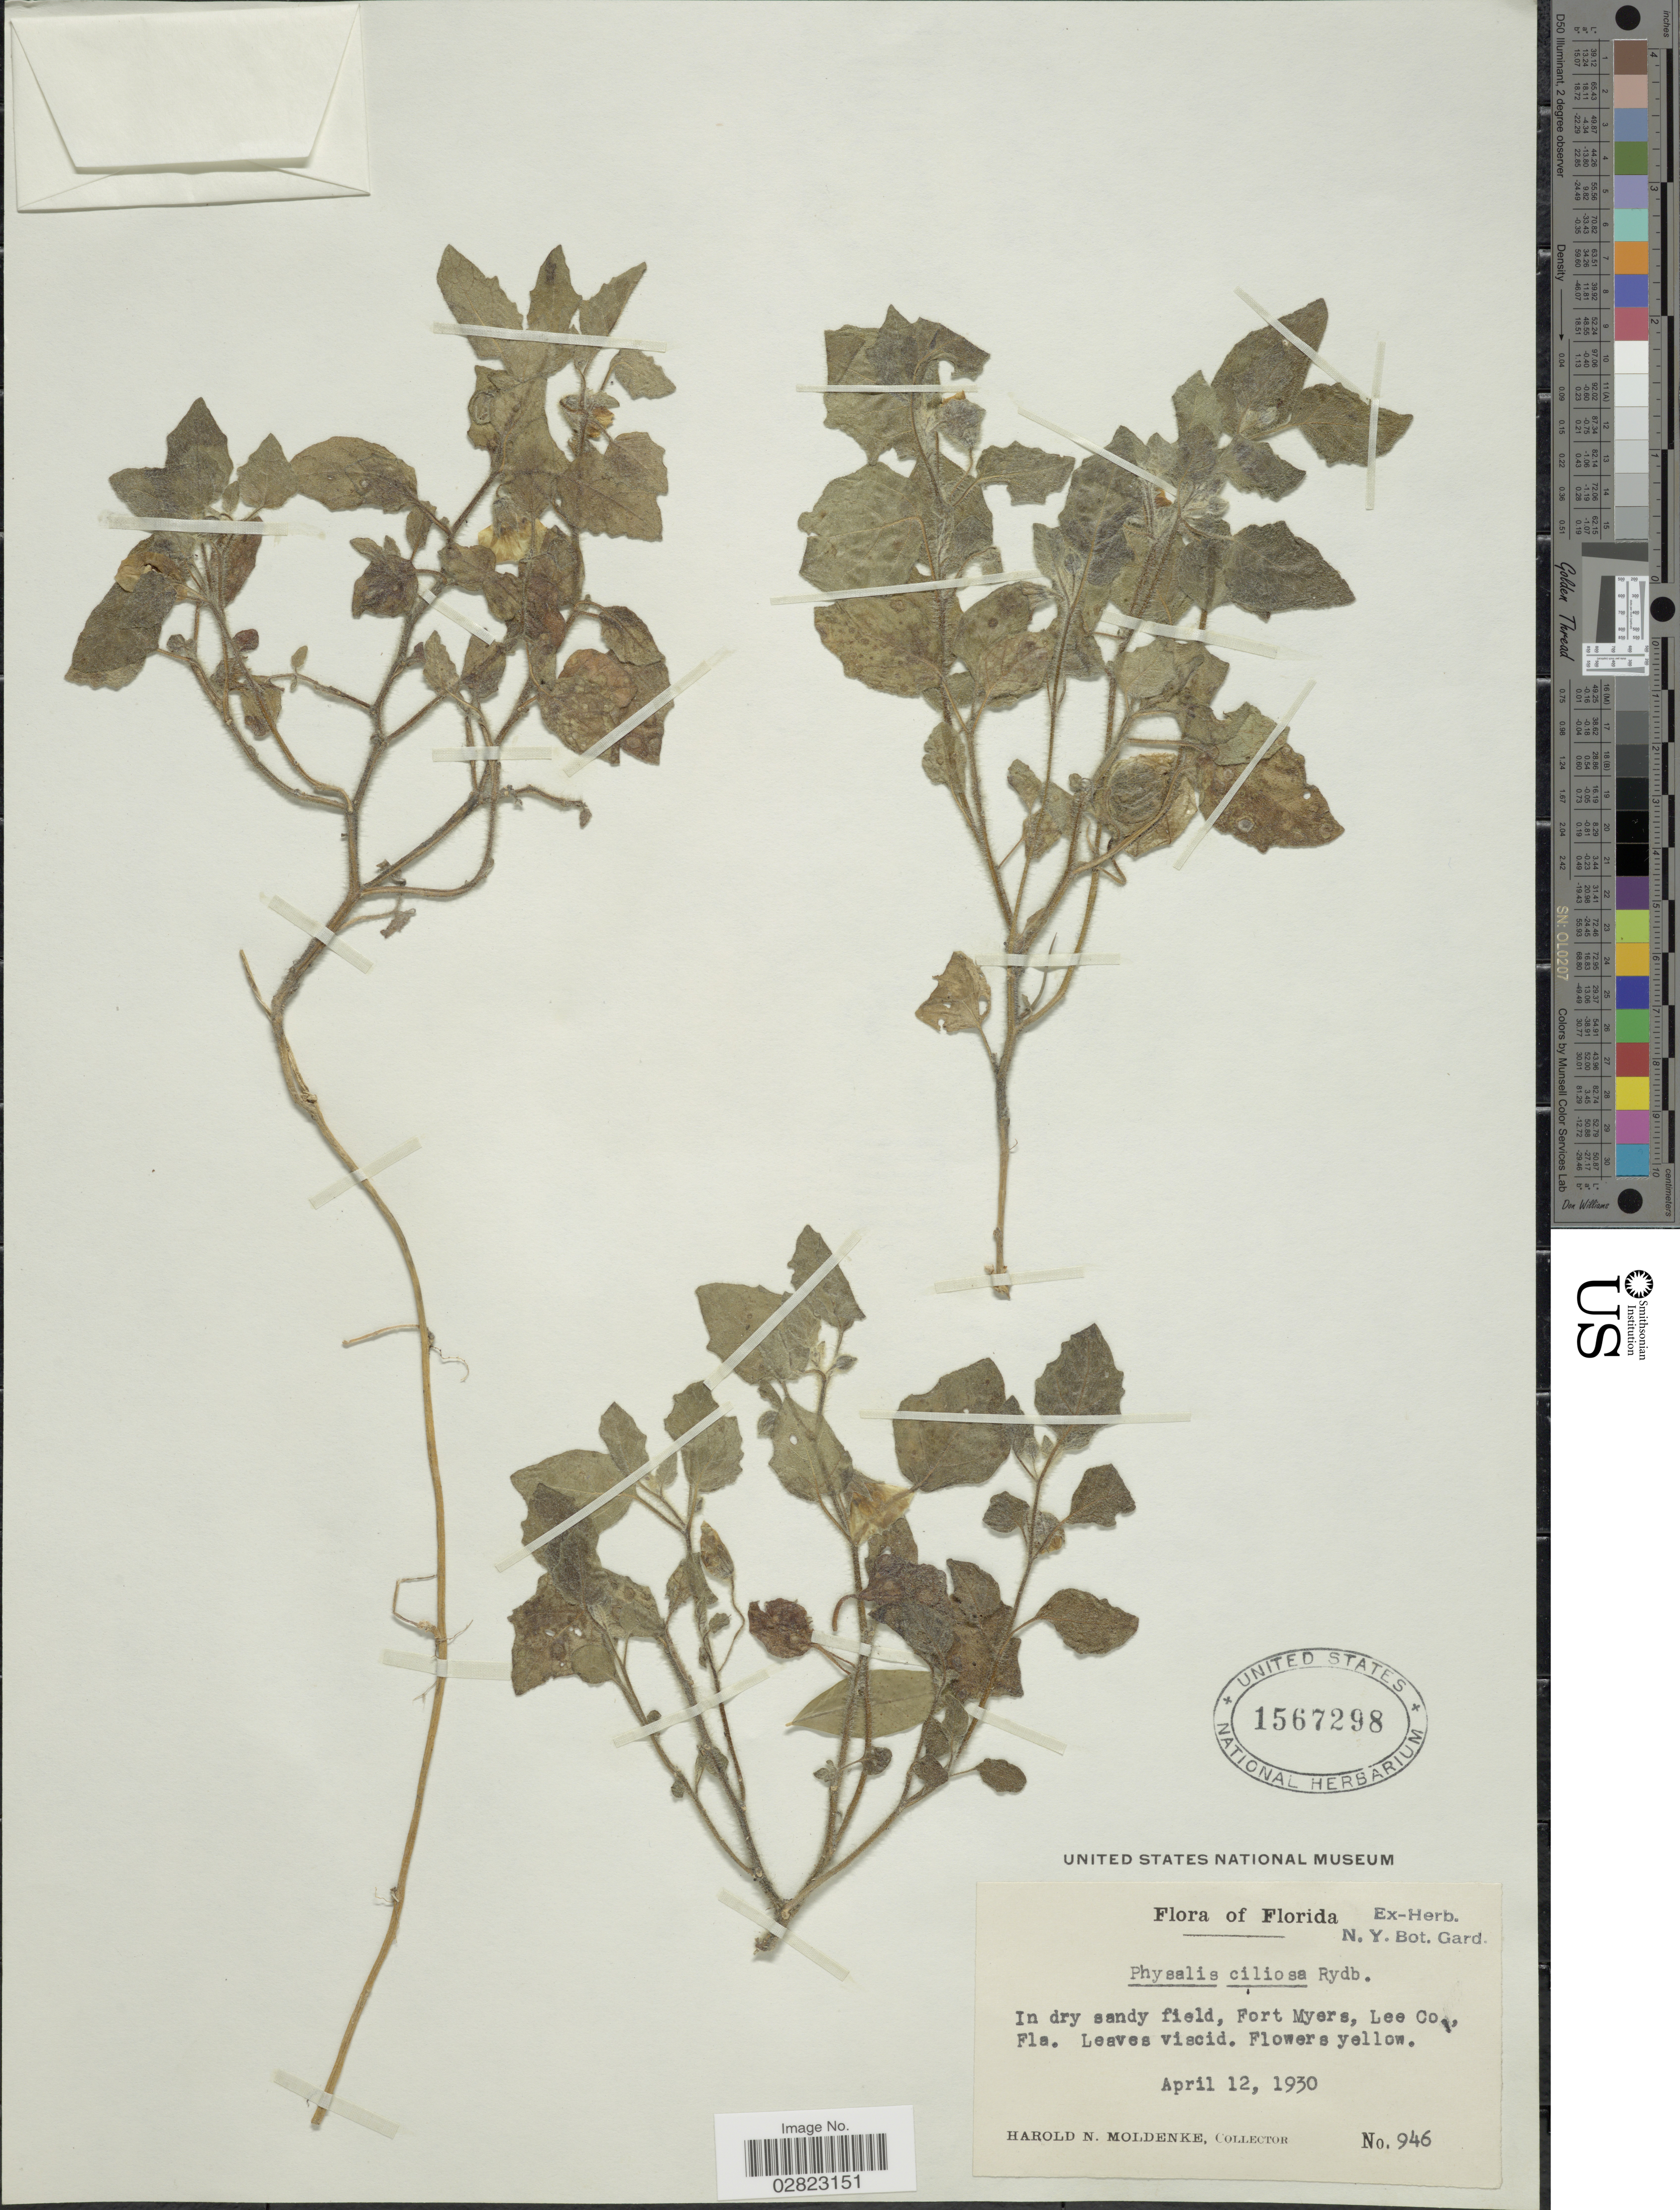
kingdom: Plantae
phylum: Tracheophyta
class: Magnoliopsida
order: Solanales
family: Solanaceae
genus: Physalis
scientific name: Physalis ciliosa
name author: Rydb.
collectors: H. N. Moldenke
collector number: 946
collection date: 1930-04-12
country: United States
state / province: Florida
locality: Fort Myers, Lee Co.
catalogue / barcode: US 1567298